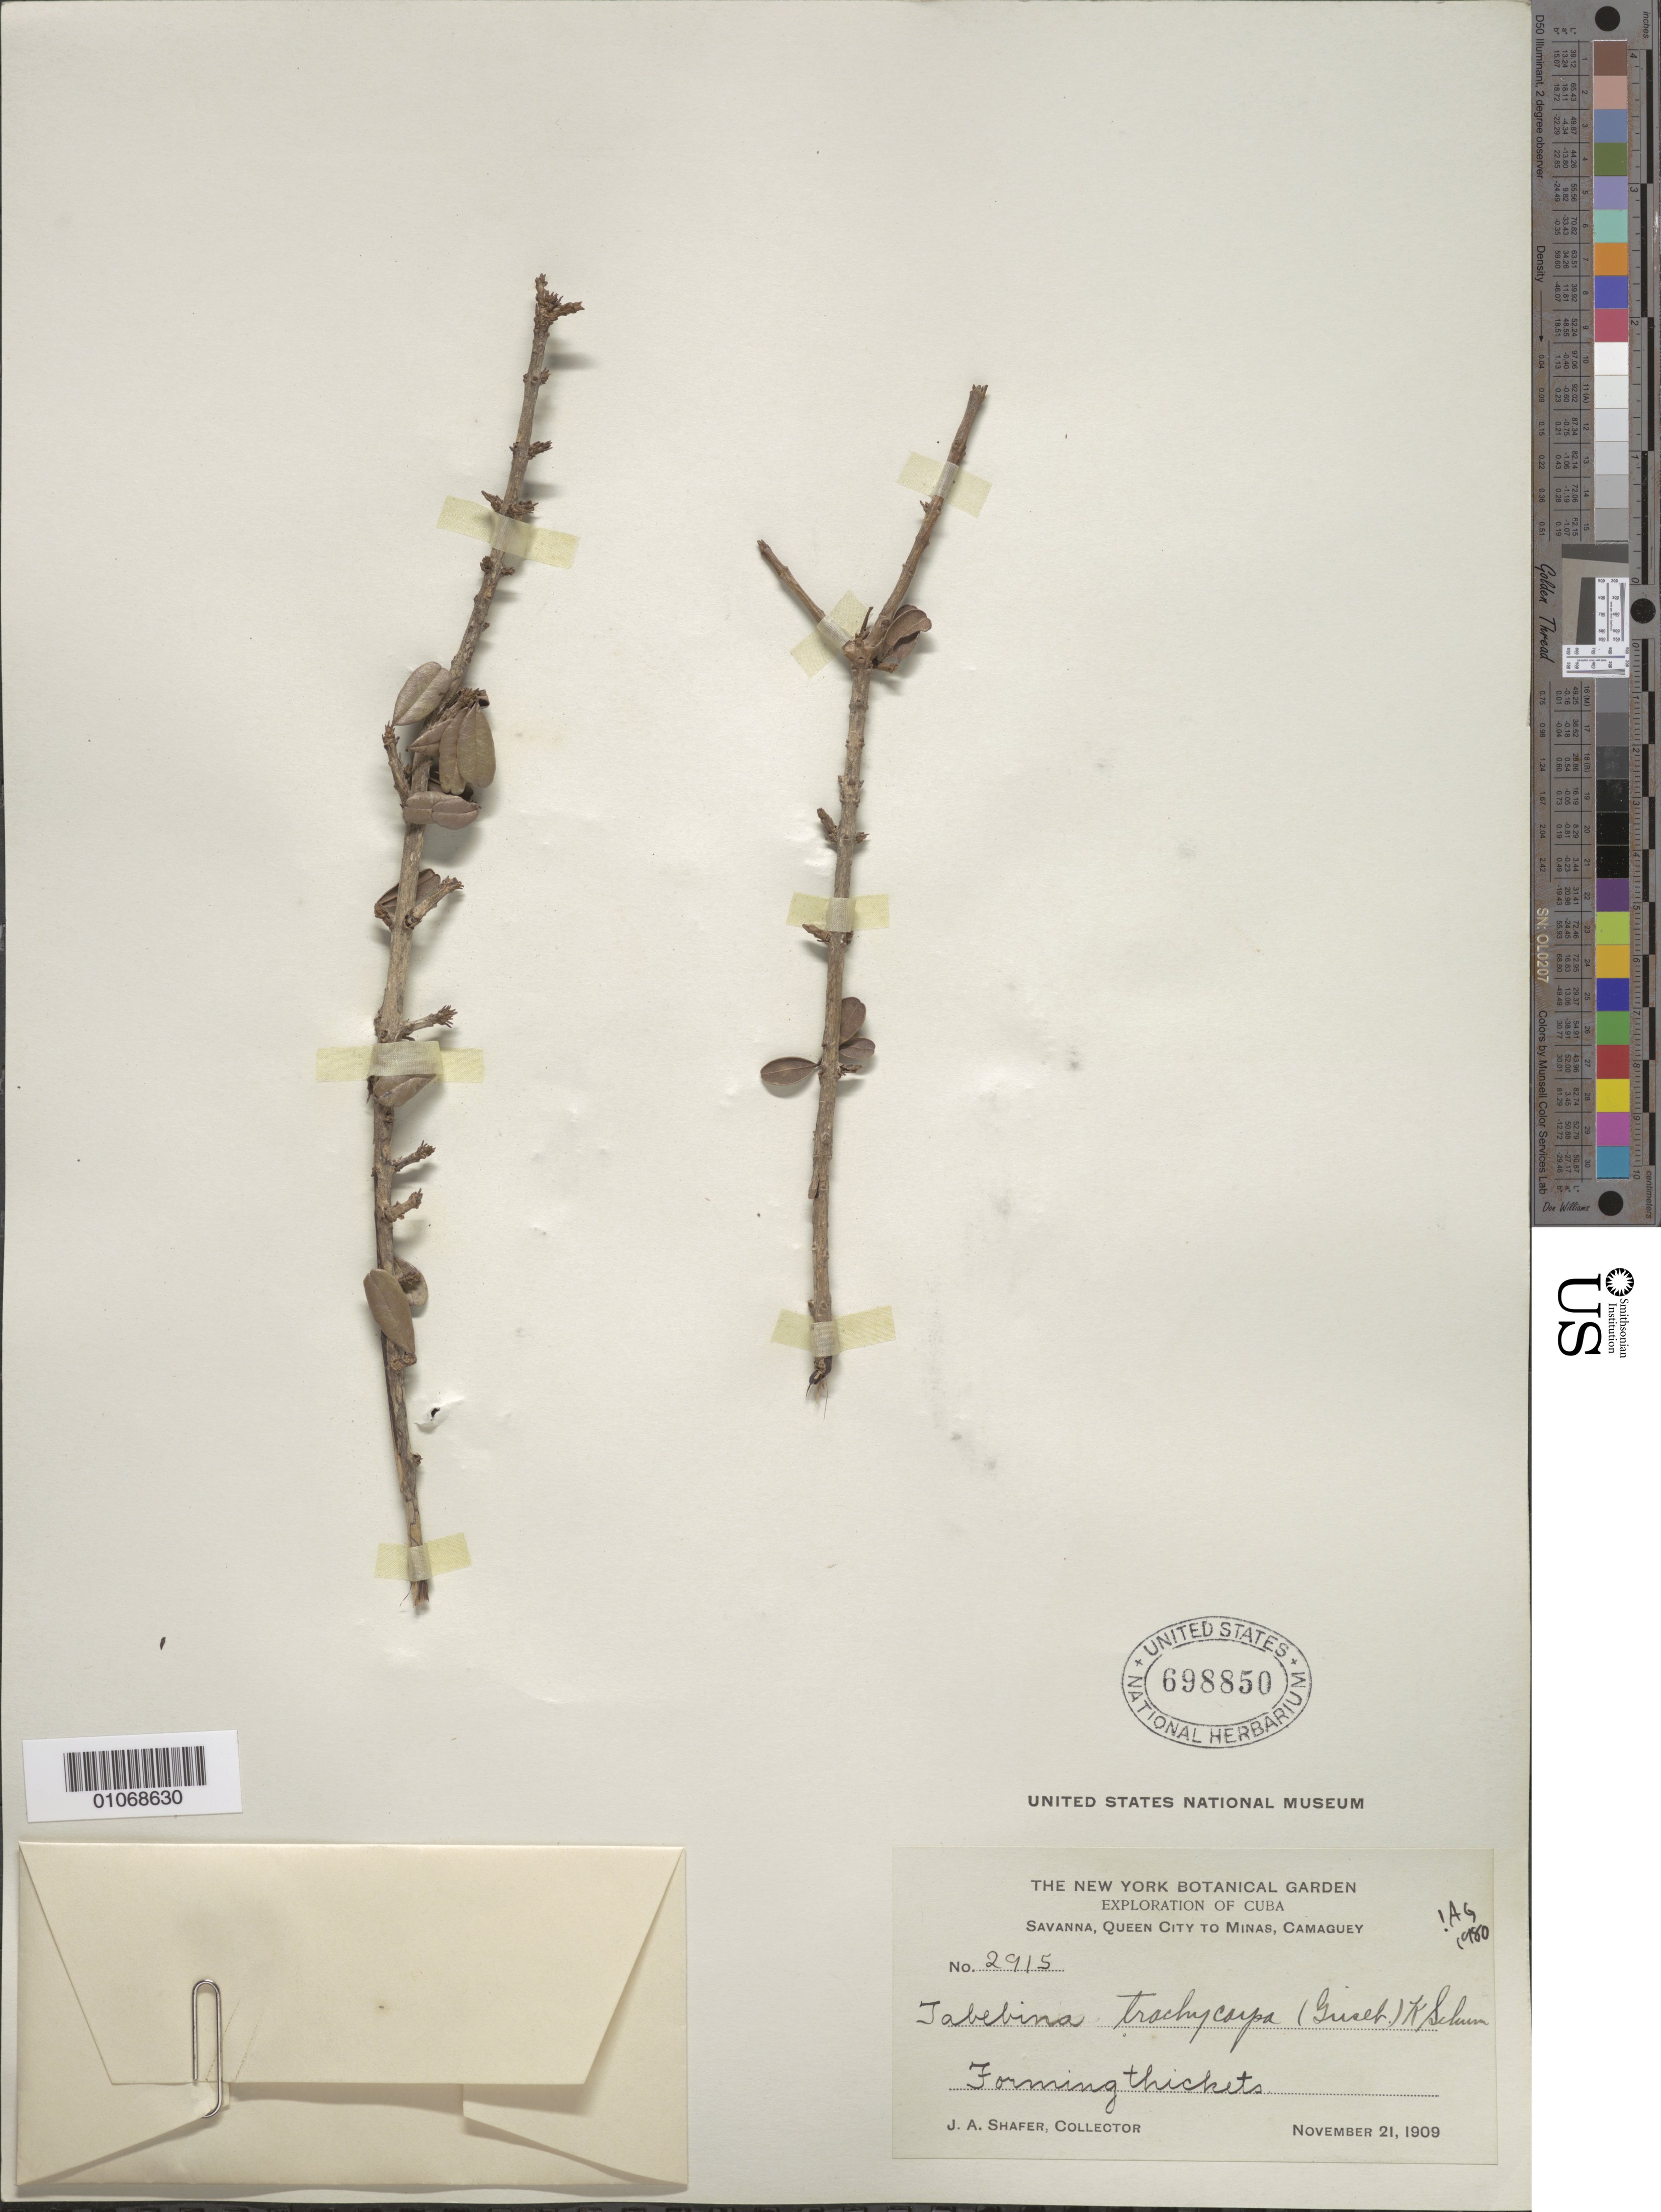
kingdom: Plantae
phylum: Tracheophyta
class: Magnoliopsida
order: Lamiales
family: Bignoniaceae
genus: Tabebuia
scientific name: Tabebuia trachycarpa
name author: (Griseb.) K. Schum.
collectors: J. A. Shafer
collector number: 2915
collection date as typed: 21 Nov 1909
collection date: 1909-11-21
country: Cuba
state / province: Camagüey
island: Cuba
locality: Camagüey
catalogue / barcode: US 698850